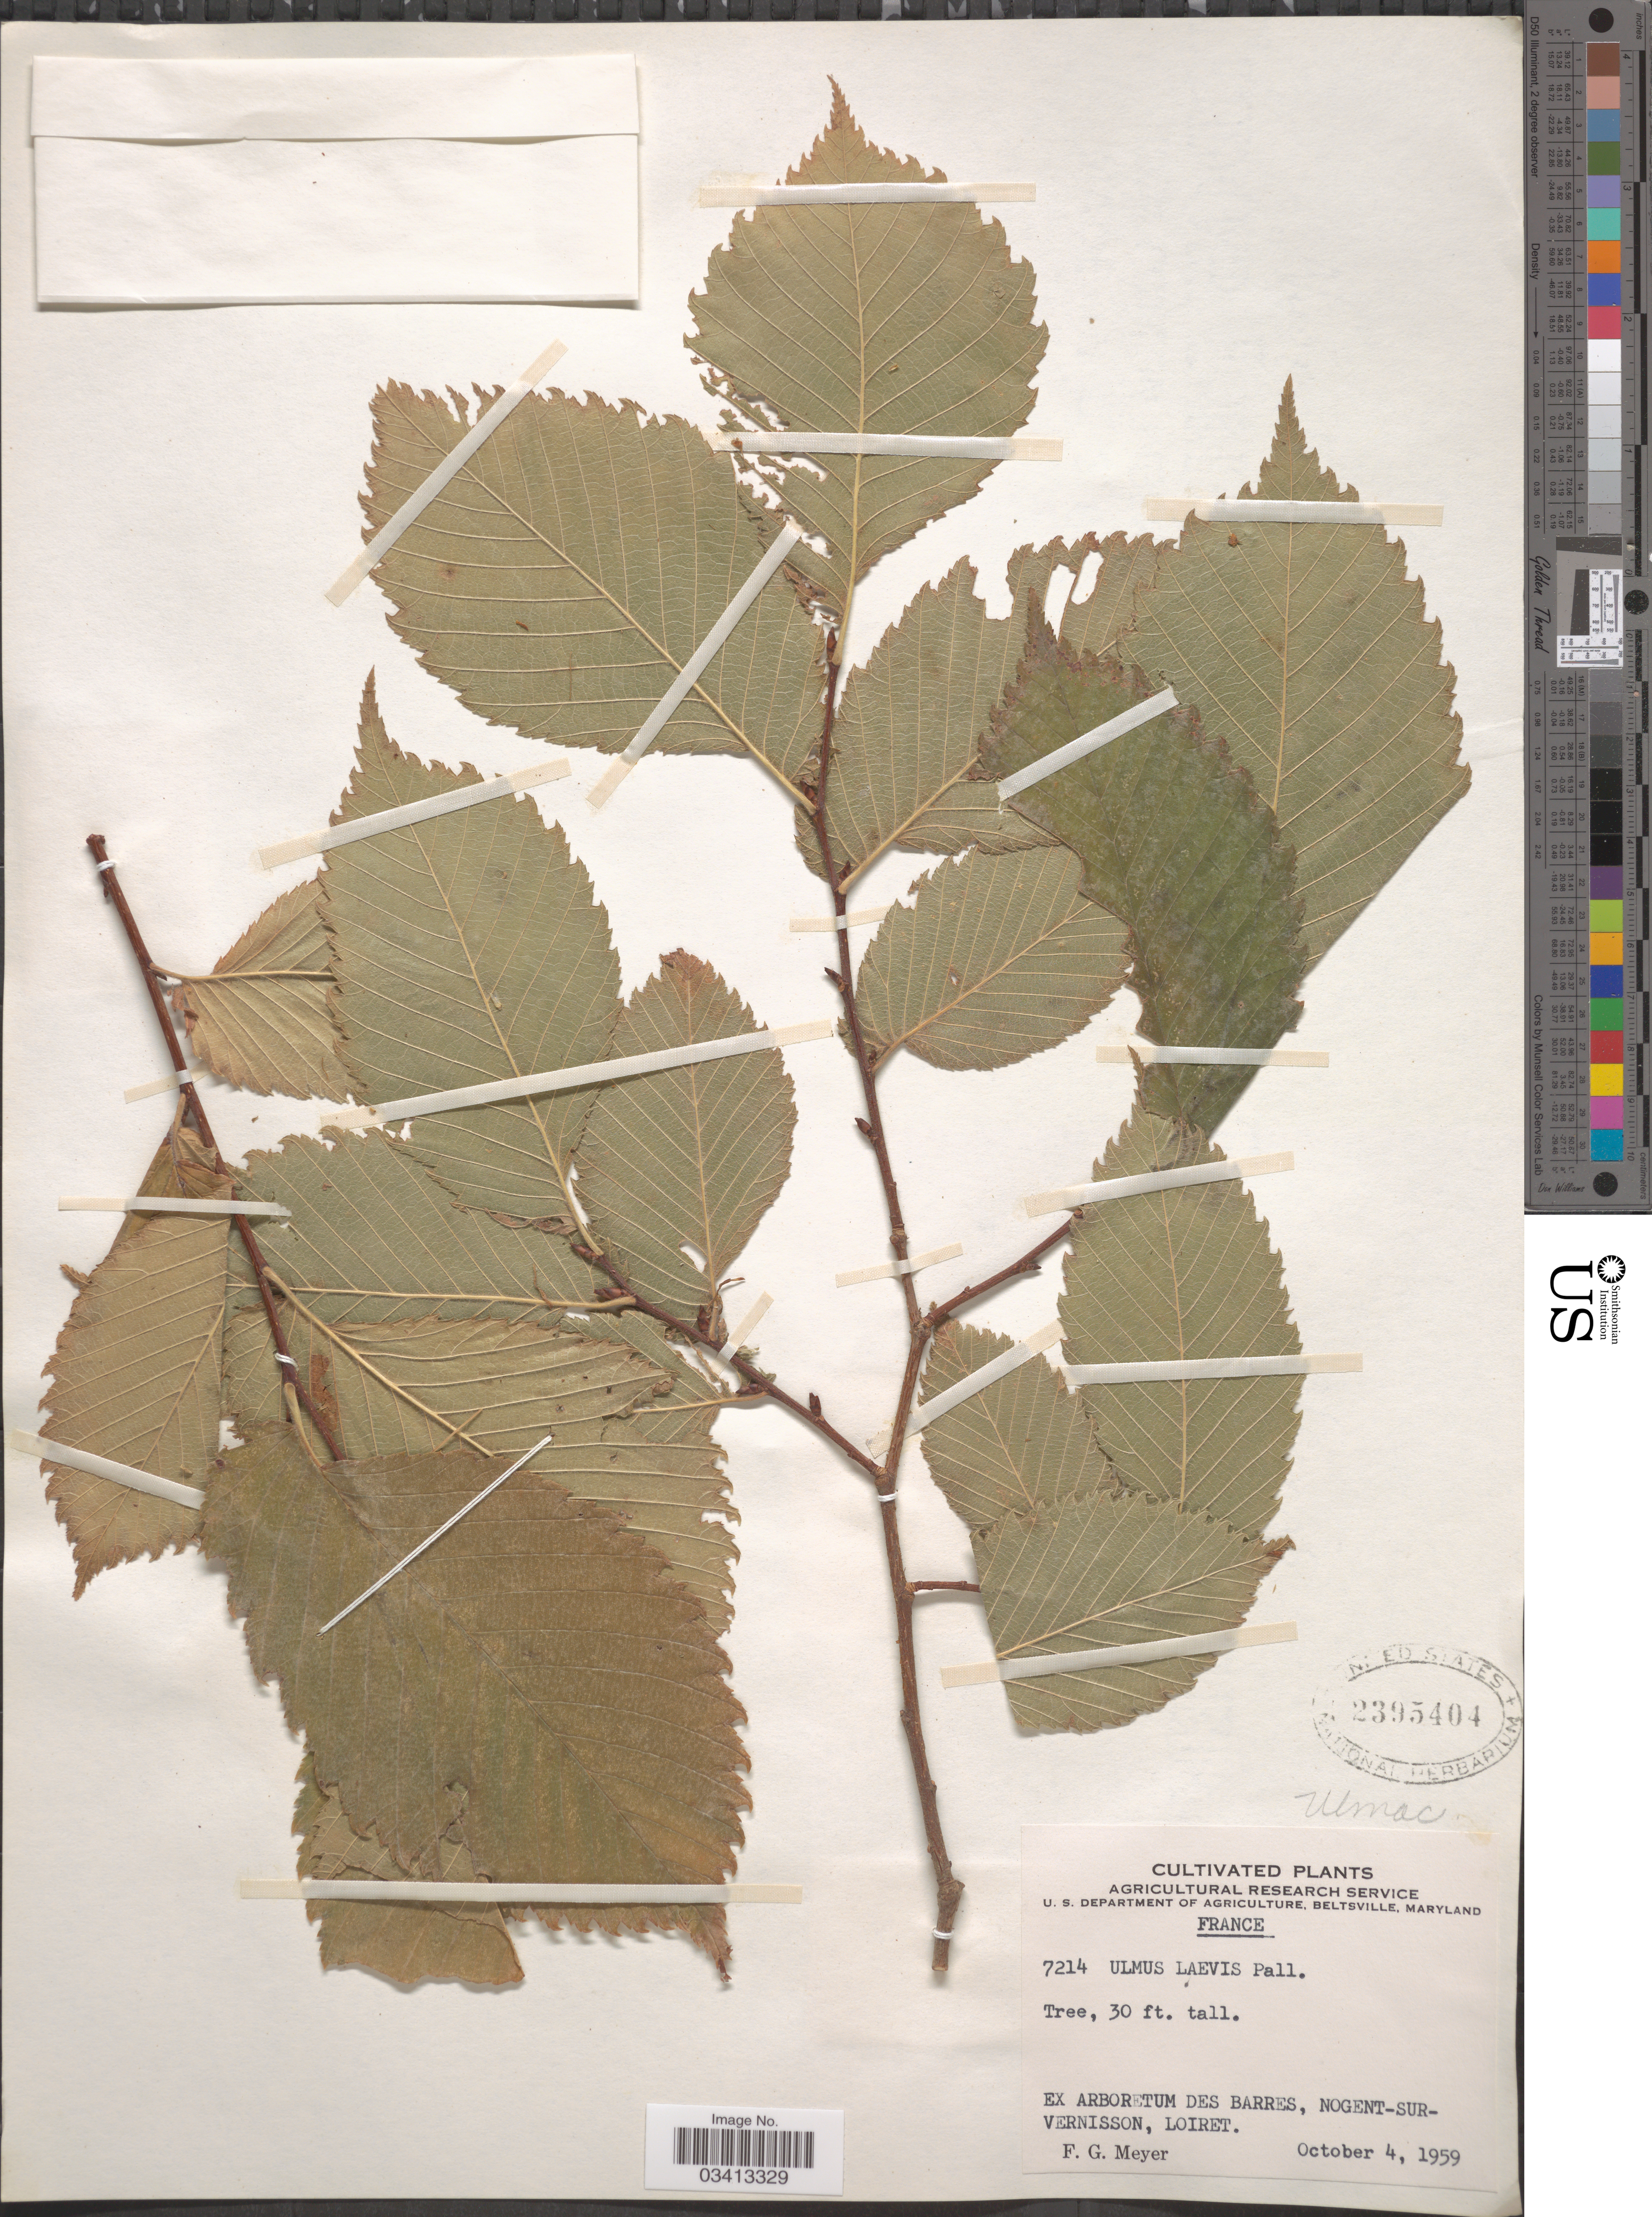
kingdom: Plantae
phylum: Tracheophyta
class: Magnoliopsida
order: Rosales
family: Ulmaceae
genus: Ulmus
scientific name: Ulmus laevis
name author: Pall.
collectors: F. G. Meyer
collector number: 7214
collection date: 1959-10-04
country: France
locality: Ex Arboretum Des Barres, Nogent-Sur-Vernisson, Loiret.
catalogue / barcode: US 2395404